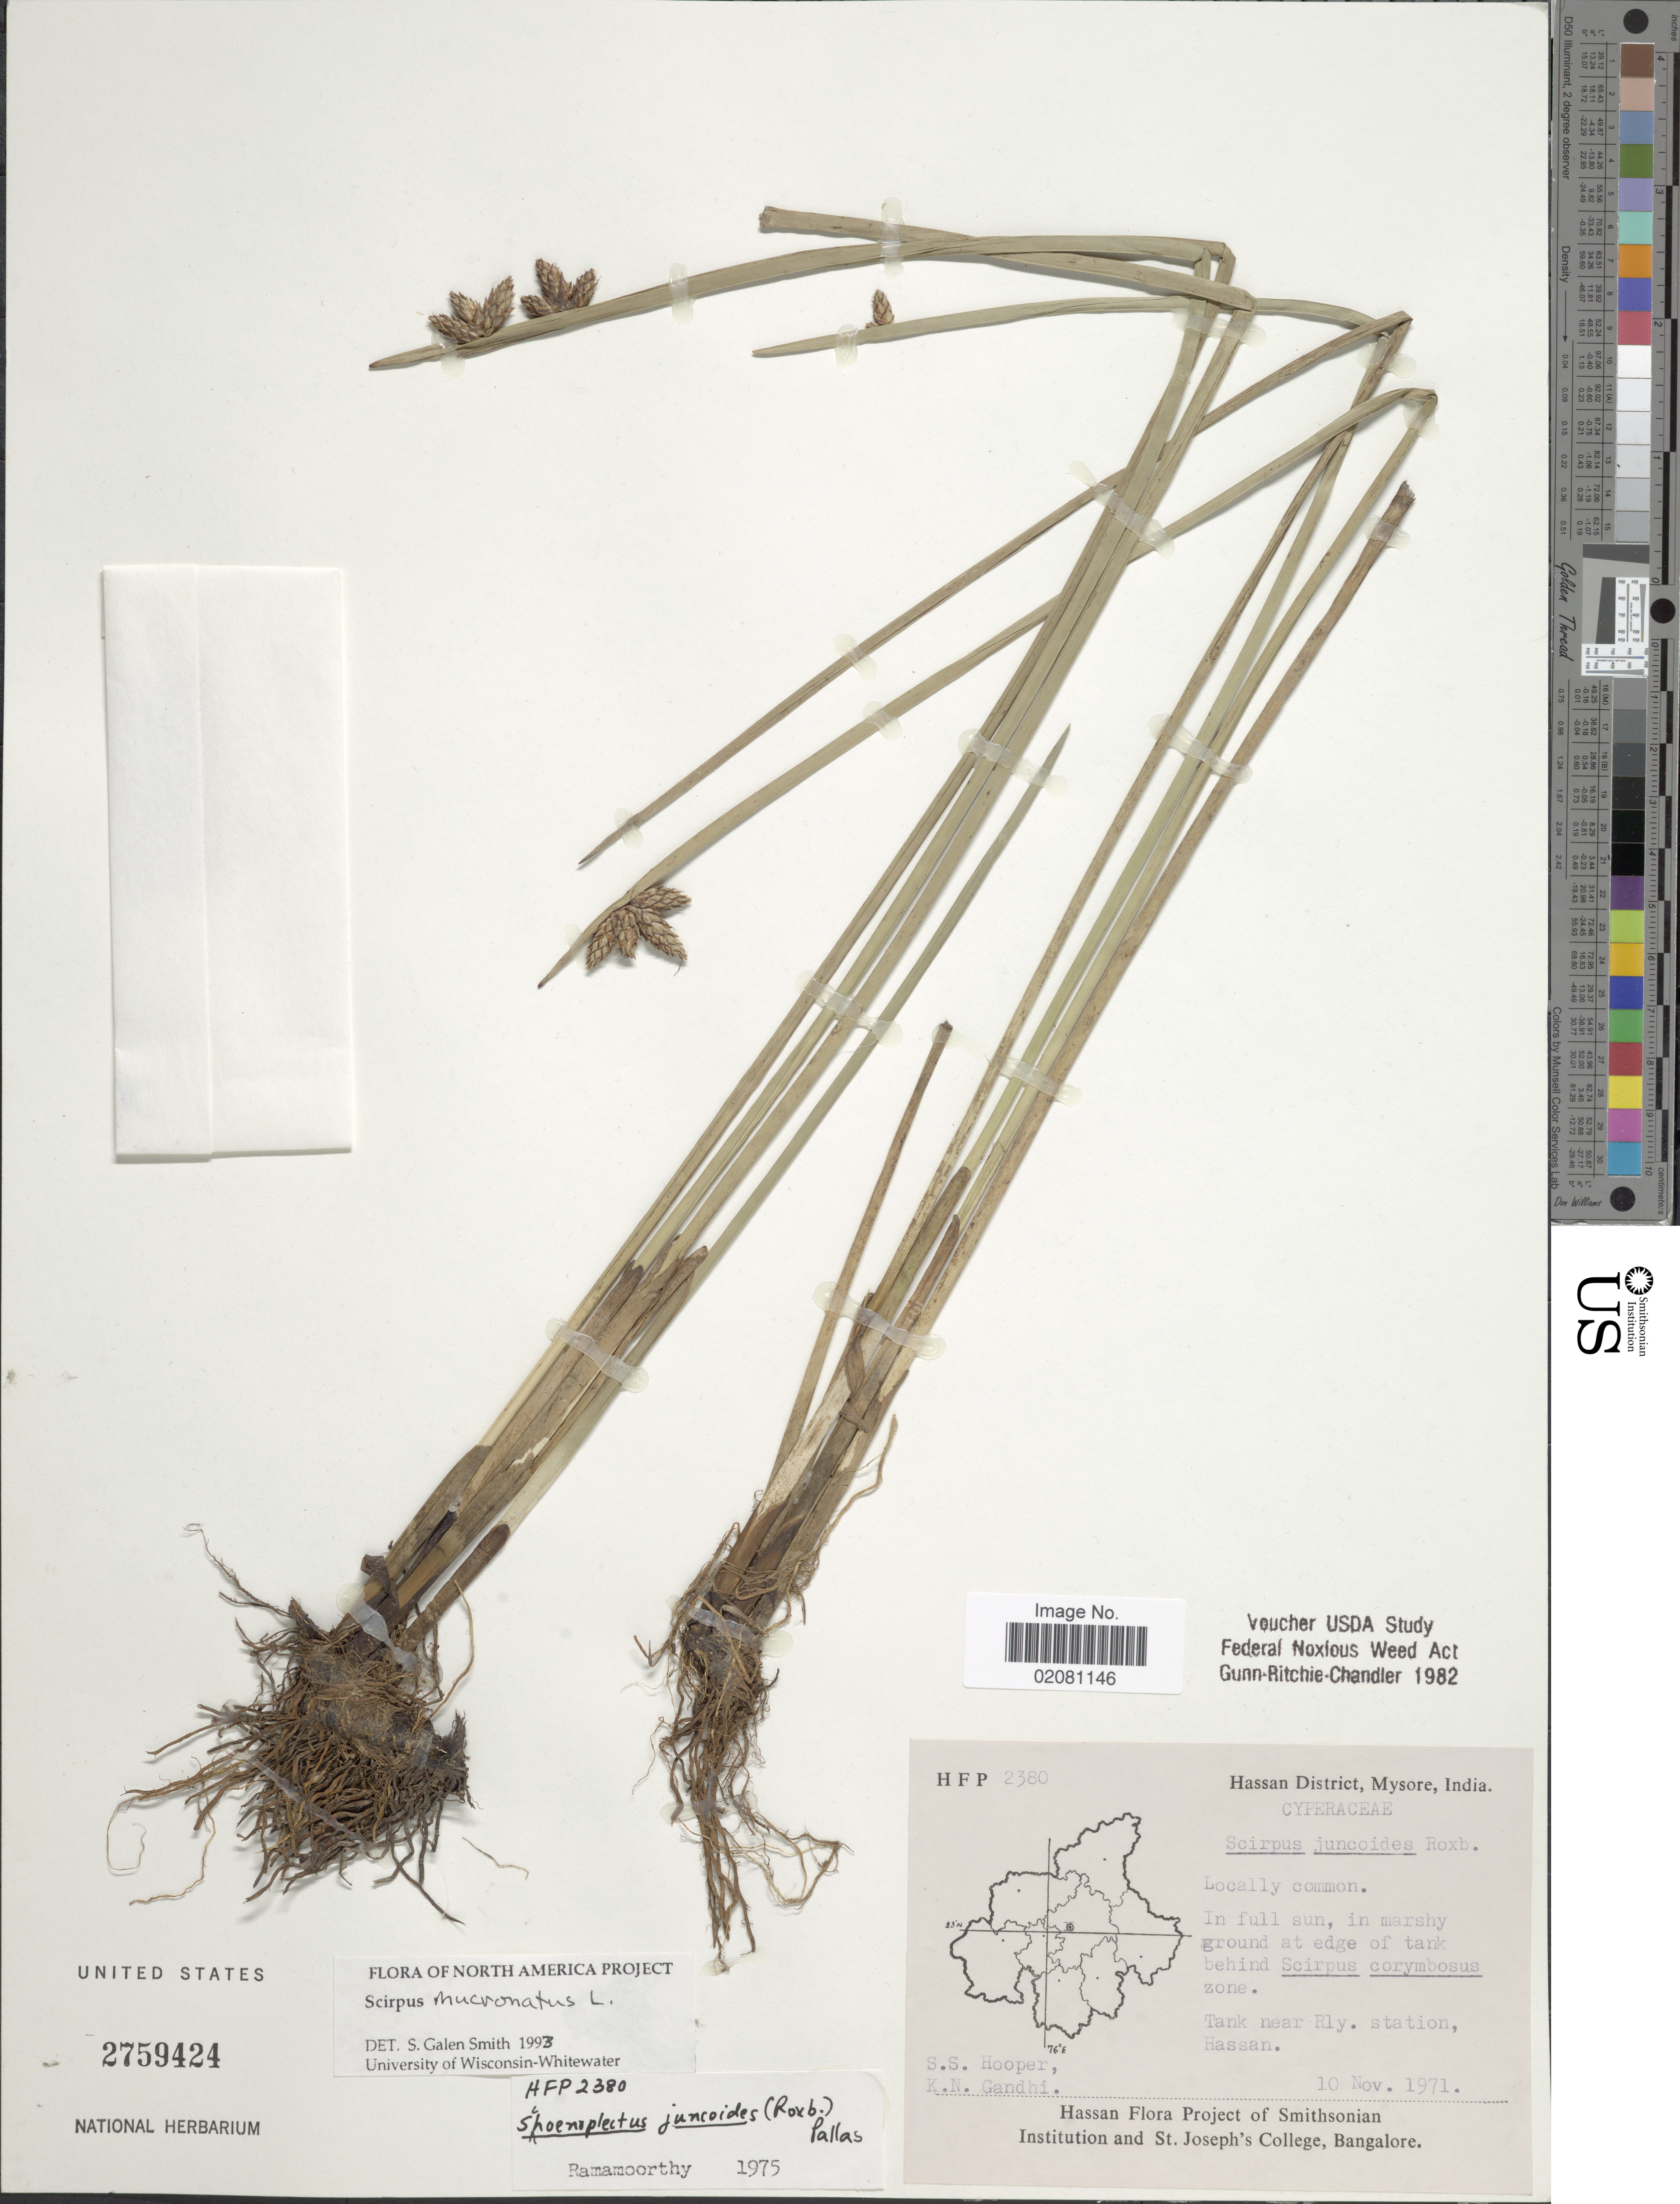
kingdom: Plantae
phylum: Tracheophyta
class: Liliopsida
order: Poales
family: Cyperaceae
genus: Schoenoplectus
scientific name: Schoenoplectus mucronatus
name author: (L.) Palla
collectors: S. S. Hooper & K. N. Gandhi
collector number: HFP2380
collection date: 1971-11-10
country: India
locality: Hassan District, Mysore, India, Tank near Rly. station Hassan.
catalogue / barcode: US 2759424